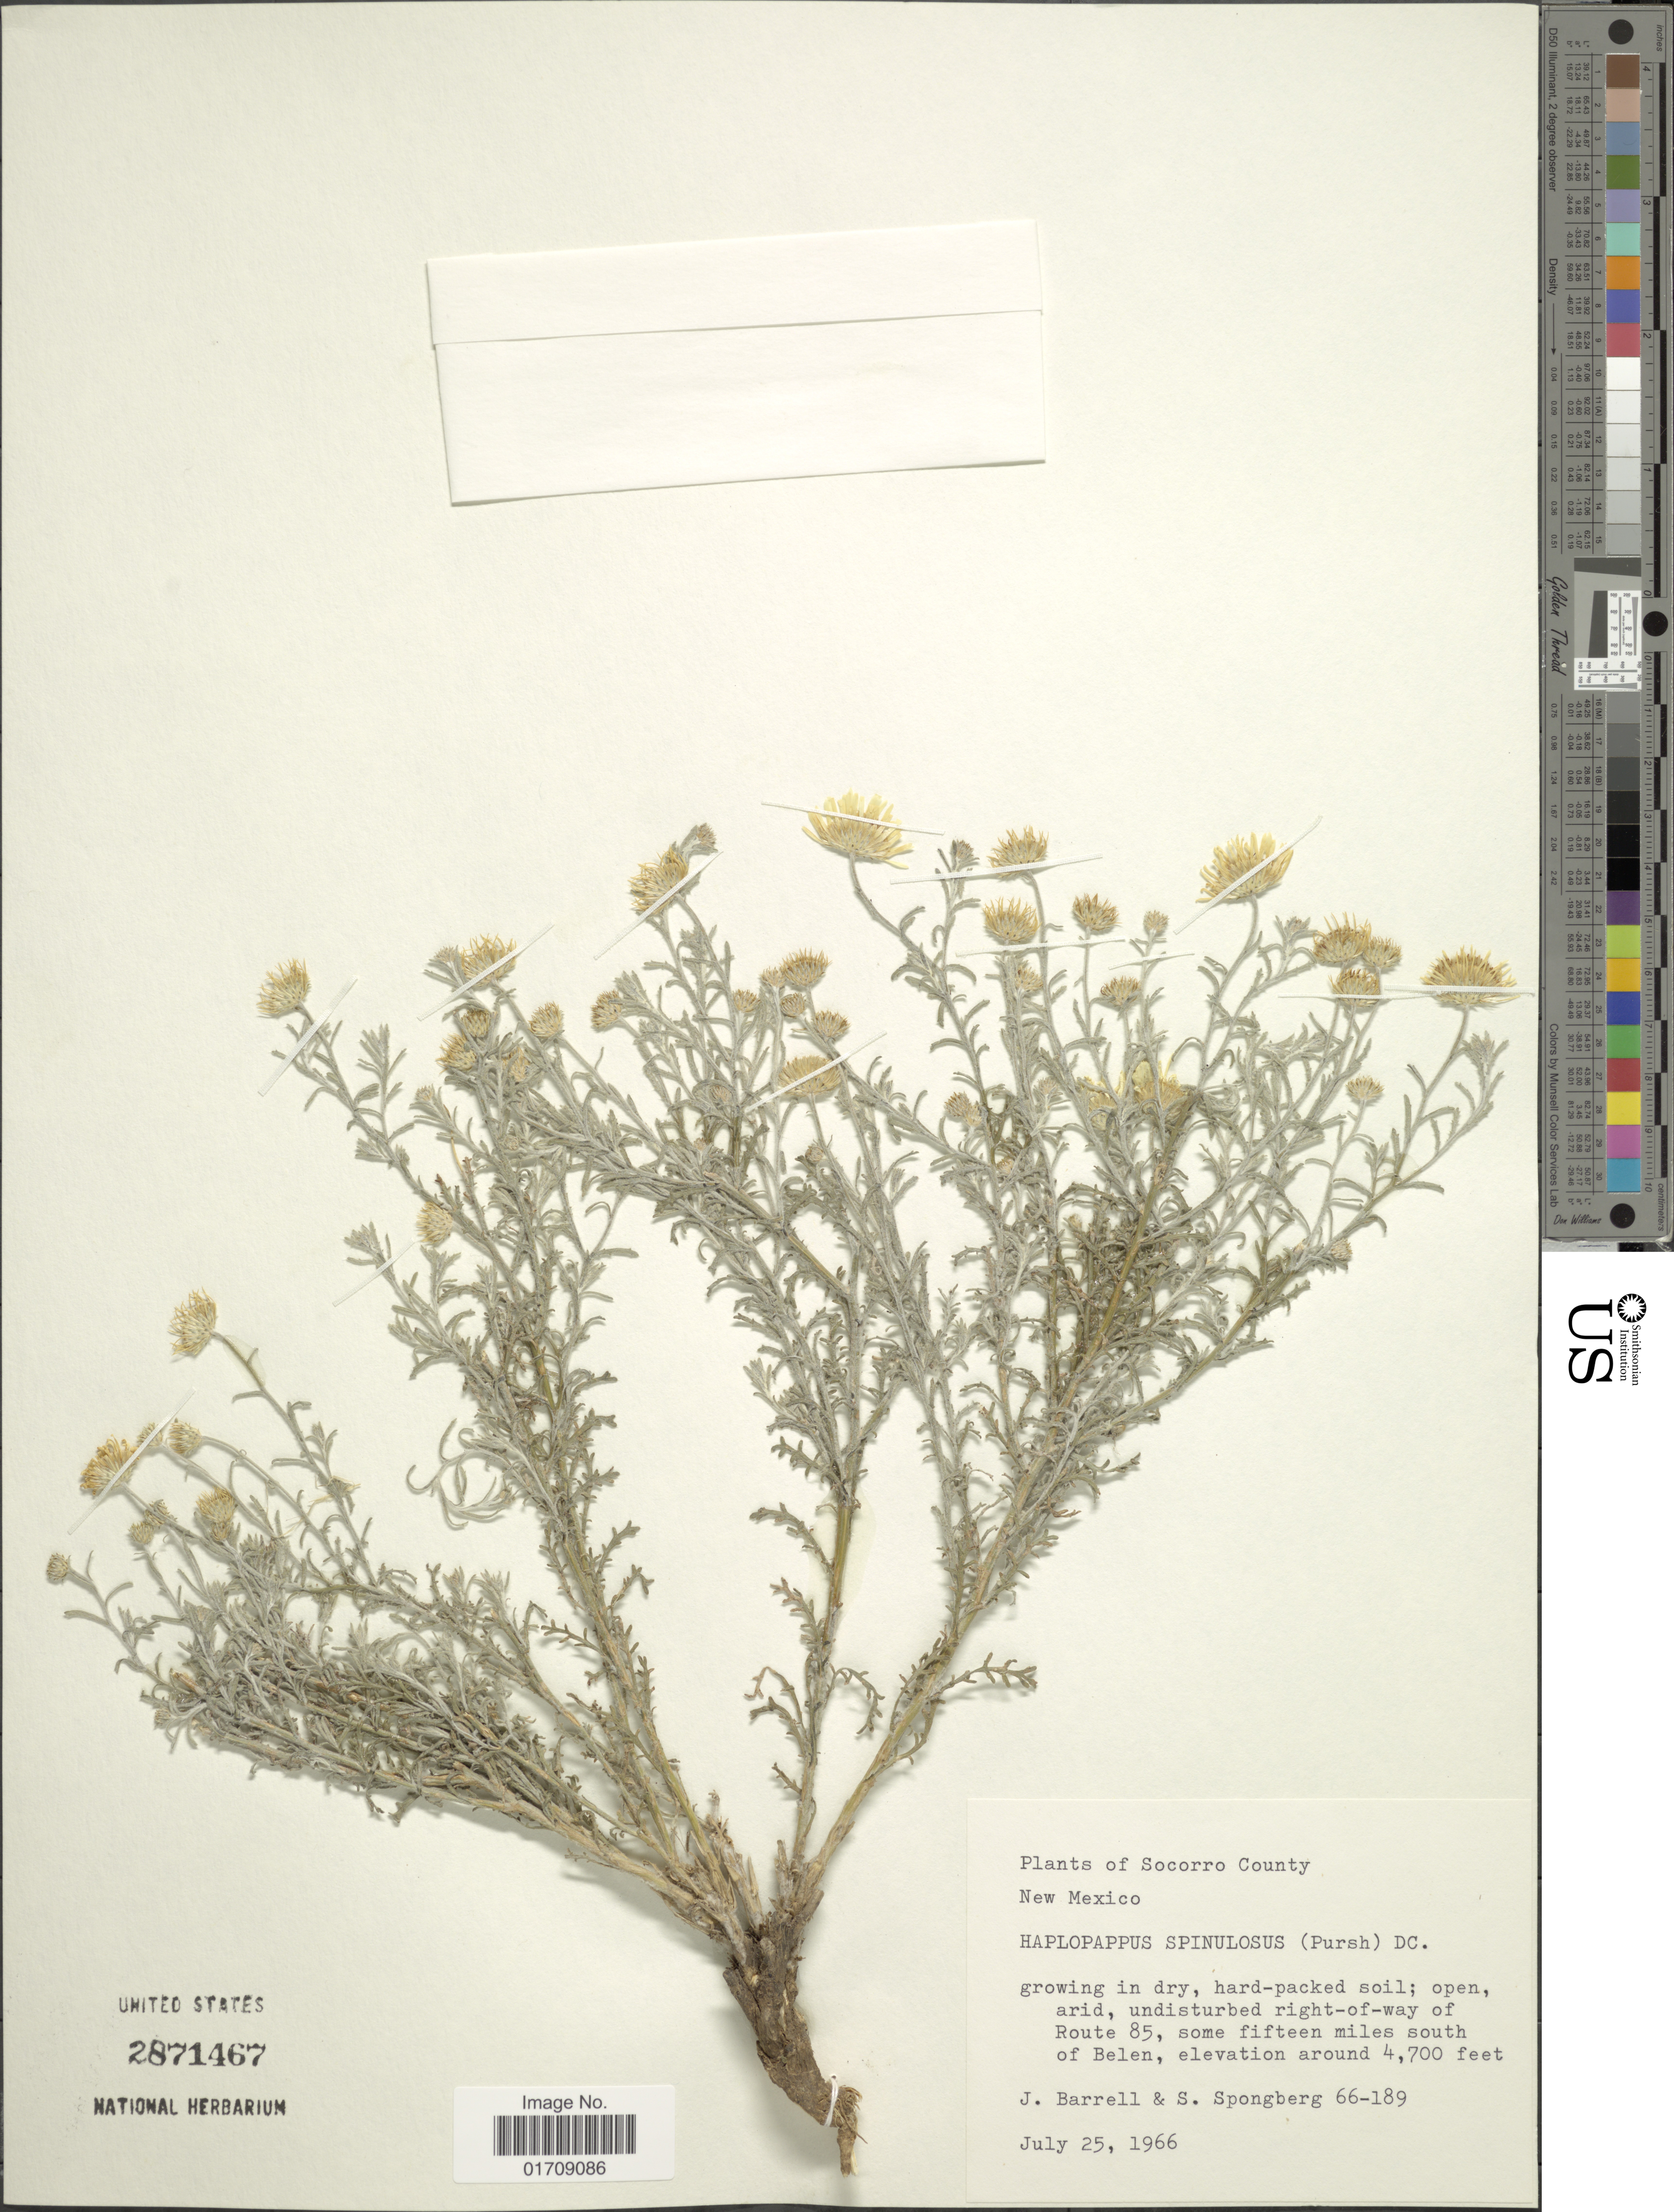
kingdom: Plantae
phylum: Tracheophyta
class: Magnoliopsida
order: Asterales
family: Asteraceae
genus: Machaeranthera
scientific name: Machaeranthera pinnata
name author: (Nutt.) Shinners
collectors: J. Barrell & S. A.Spongberg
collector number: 66-189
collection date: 1966-07-25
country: United States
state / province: New Mexico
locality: Socorro County, Route 85, some fifteen miles south of Belen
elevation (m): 1433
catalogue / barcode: US 2871467